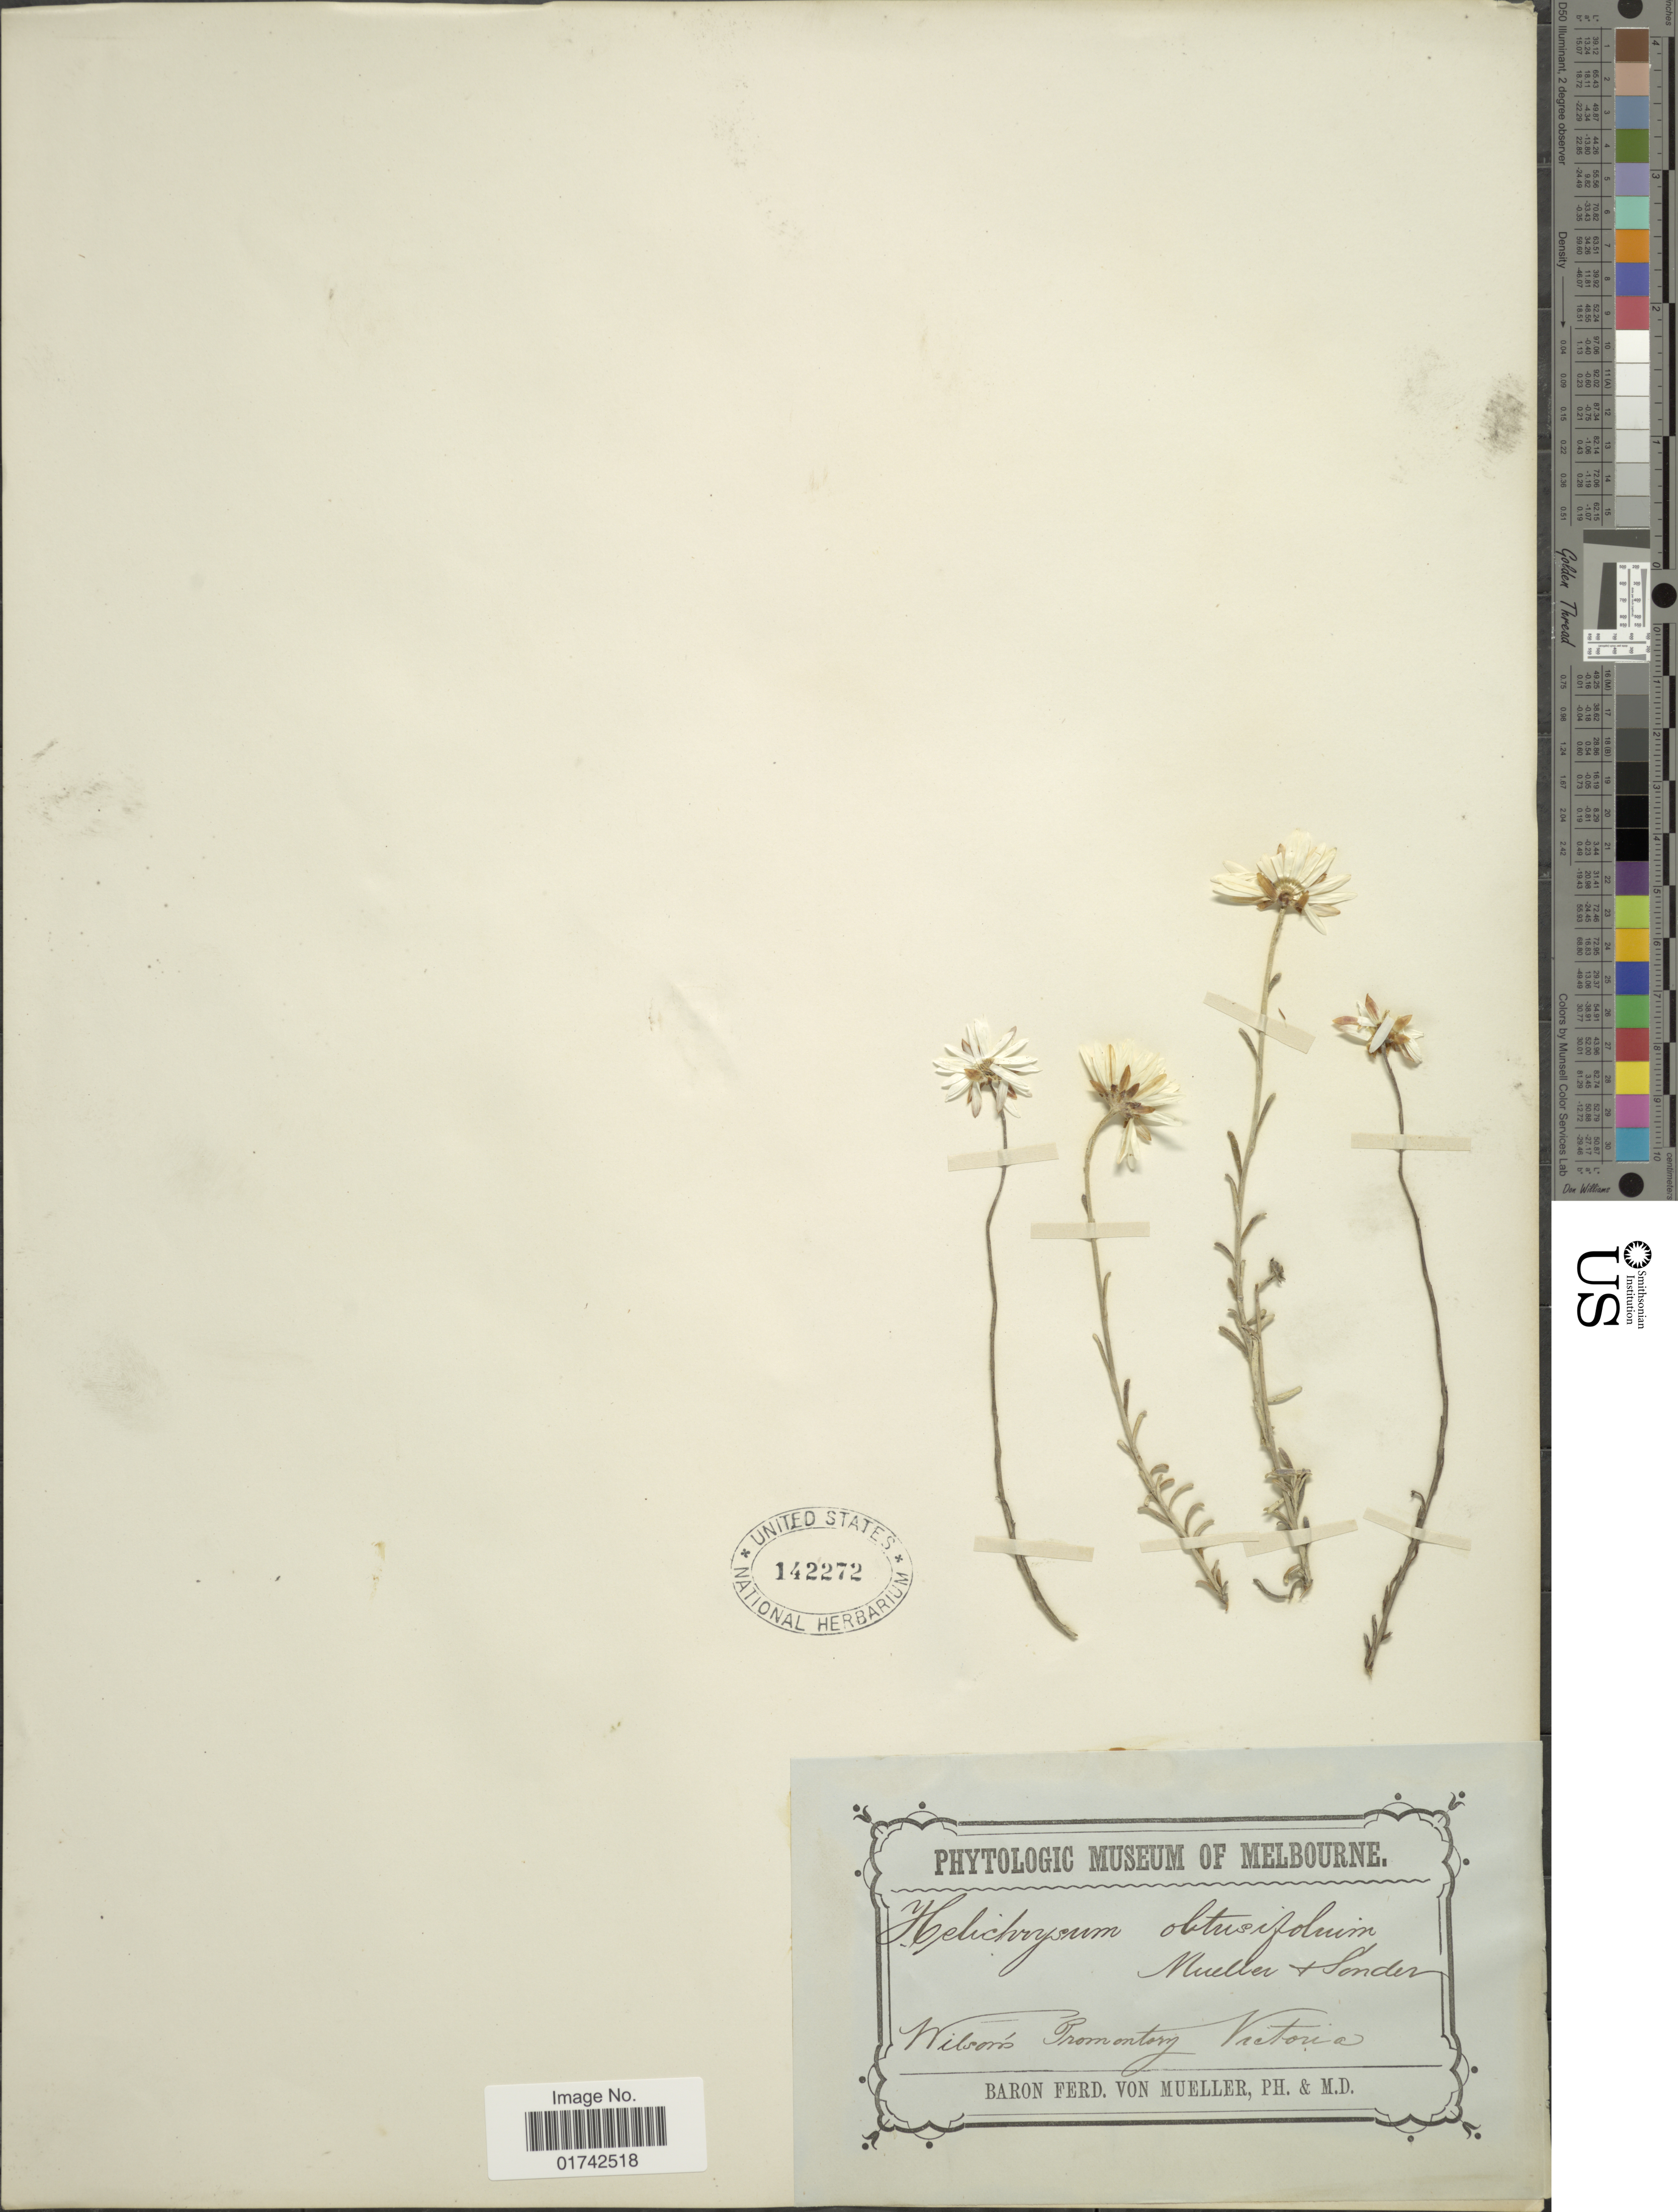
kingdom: Plantae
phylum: Tracheophyta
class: Magnoliopsida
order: Asterales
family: Asteraceae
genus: Helichrysum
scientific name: Helichrysum obtusifolium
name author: Sond.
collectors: F. von Mueller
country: Australia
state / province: Victoria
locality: Wilsons Promontory, Victoria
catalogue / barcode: US 142272